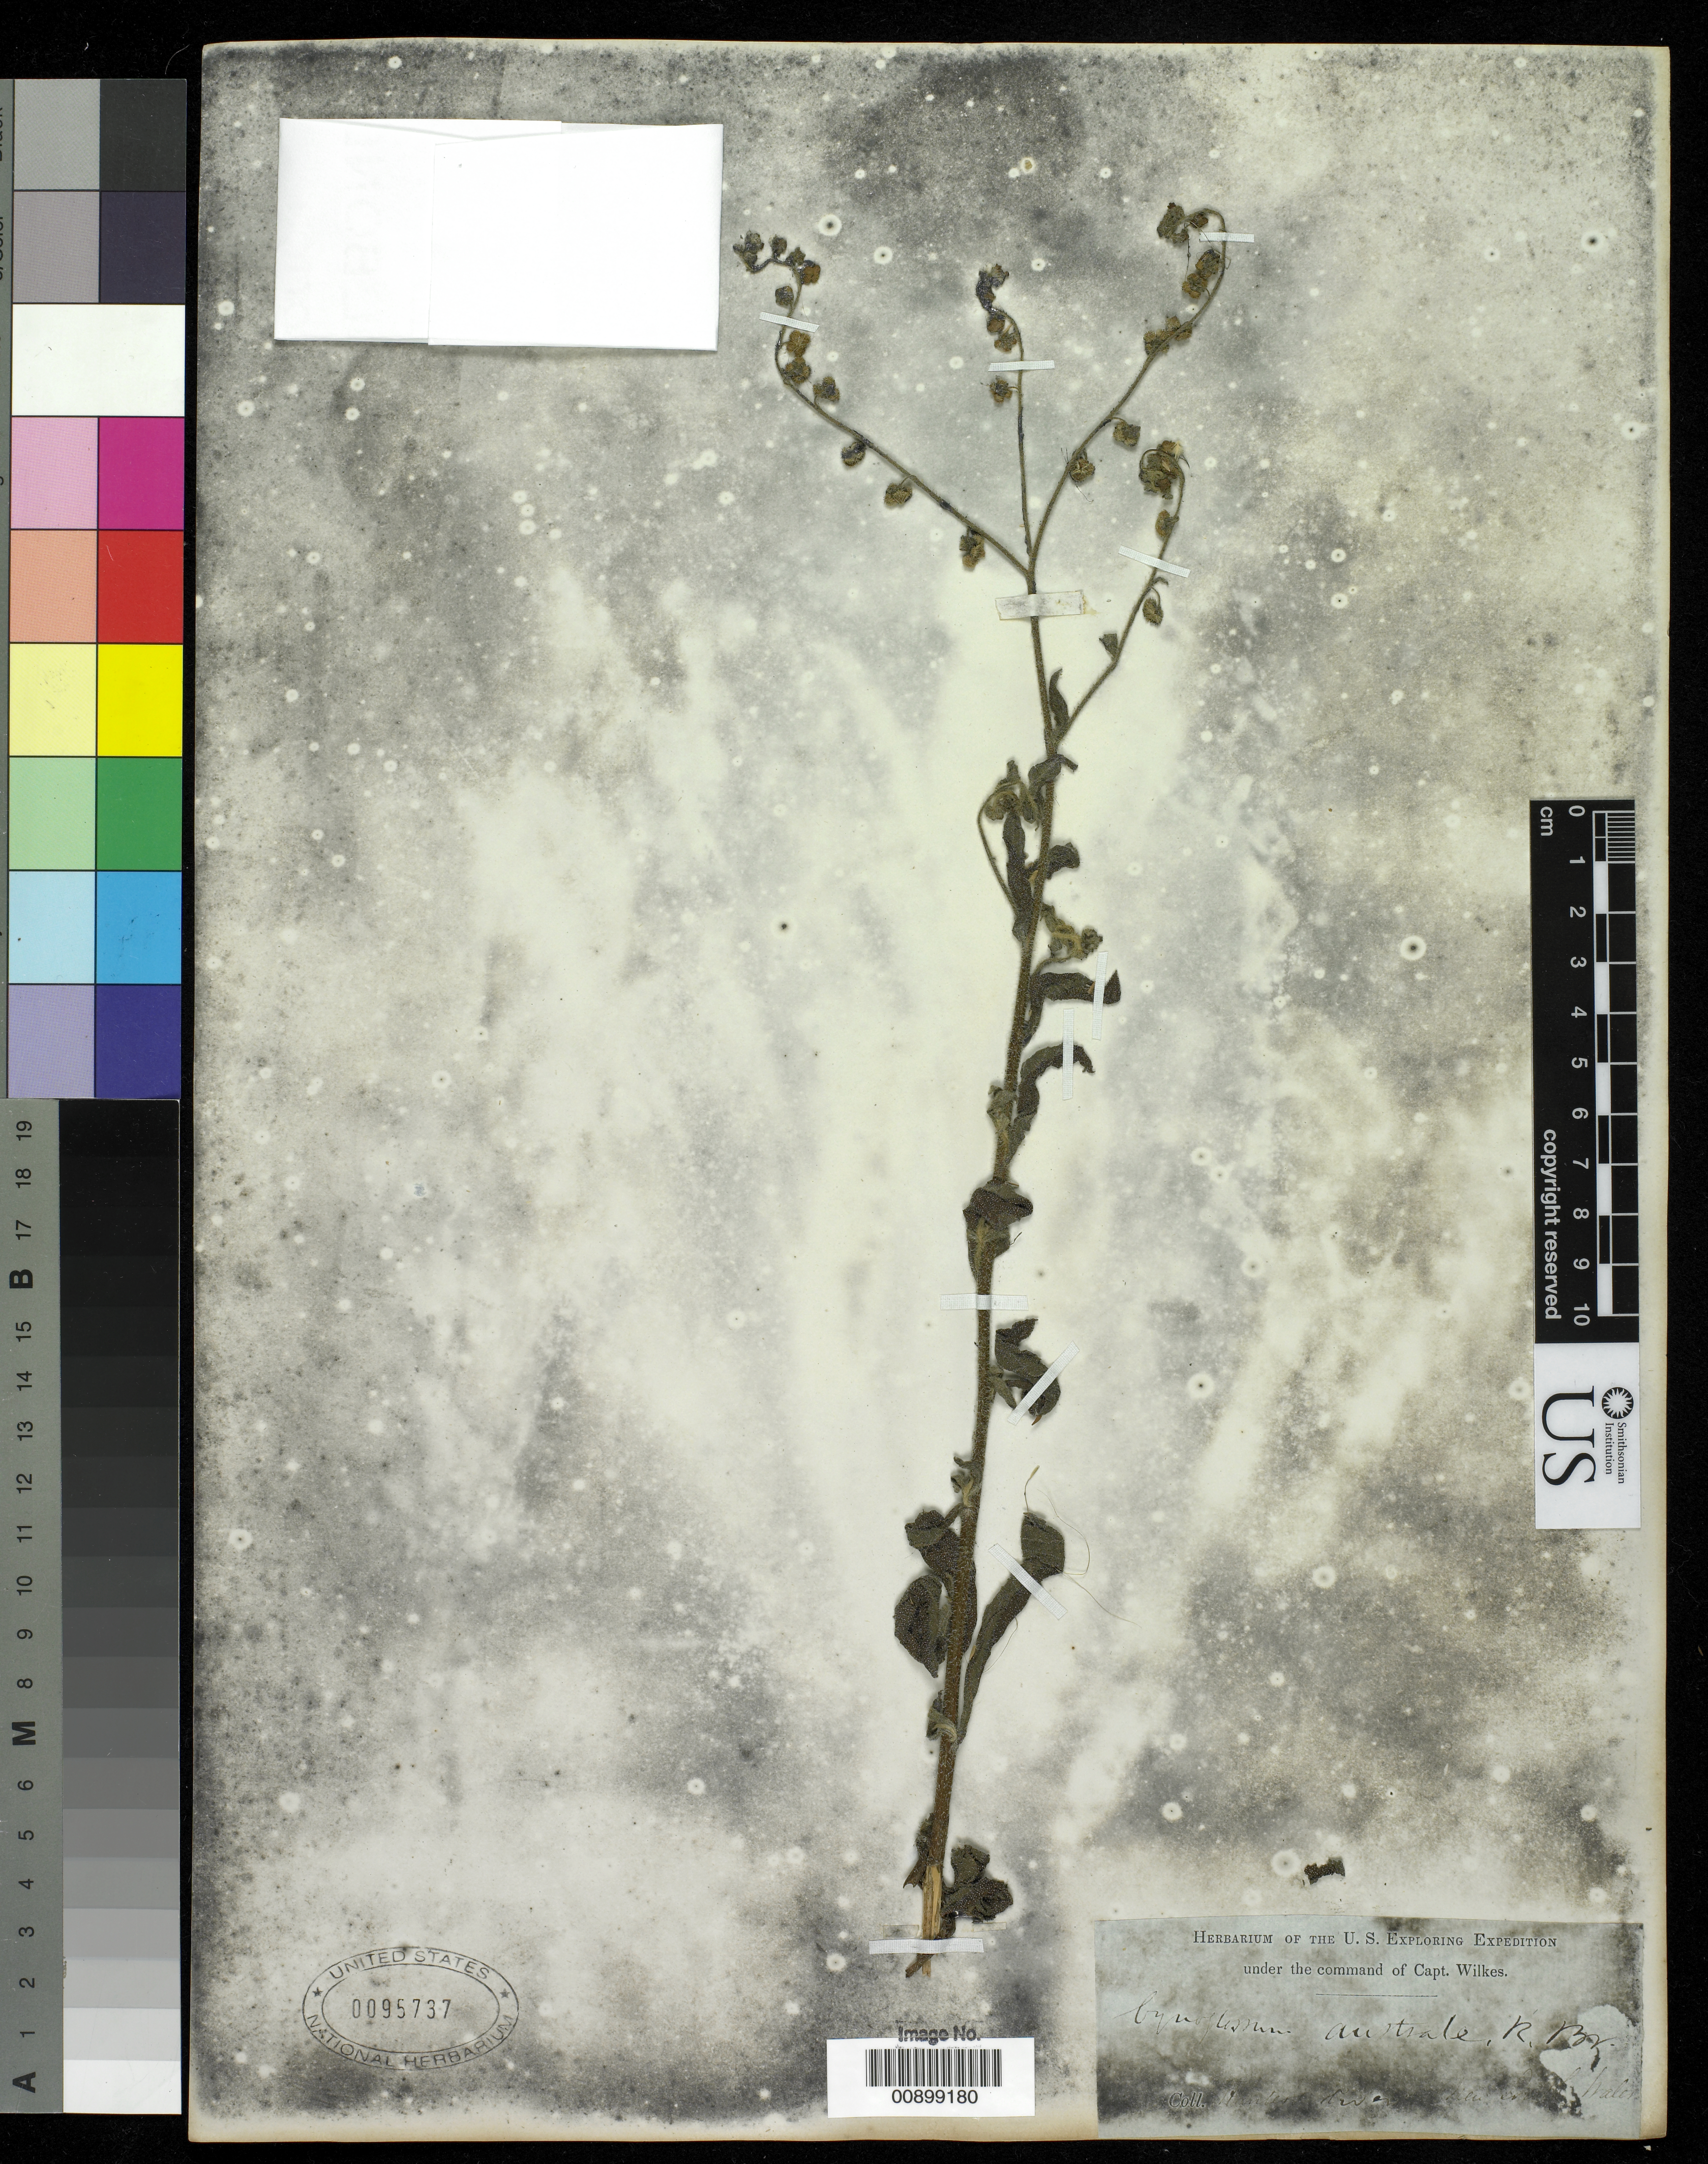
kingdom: Plantae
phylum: Tracheophyta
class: Magnoliopsida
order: Boraginales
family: Boraginaceae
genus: Cynoglossum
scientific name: Cynoglossum australe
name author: R. Br.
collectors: Wilkes Explor. Exped.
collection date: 1838/1842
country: Australia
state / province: New South Wales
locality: Hunter's River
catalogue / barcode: US 95737